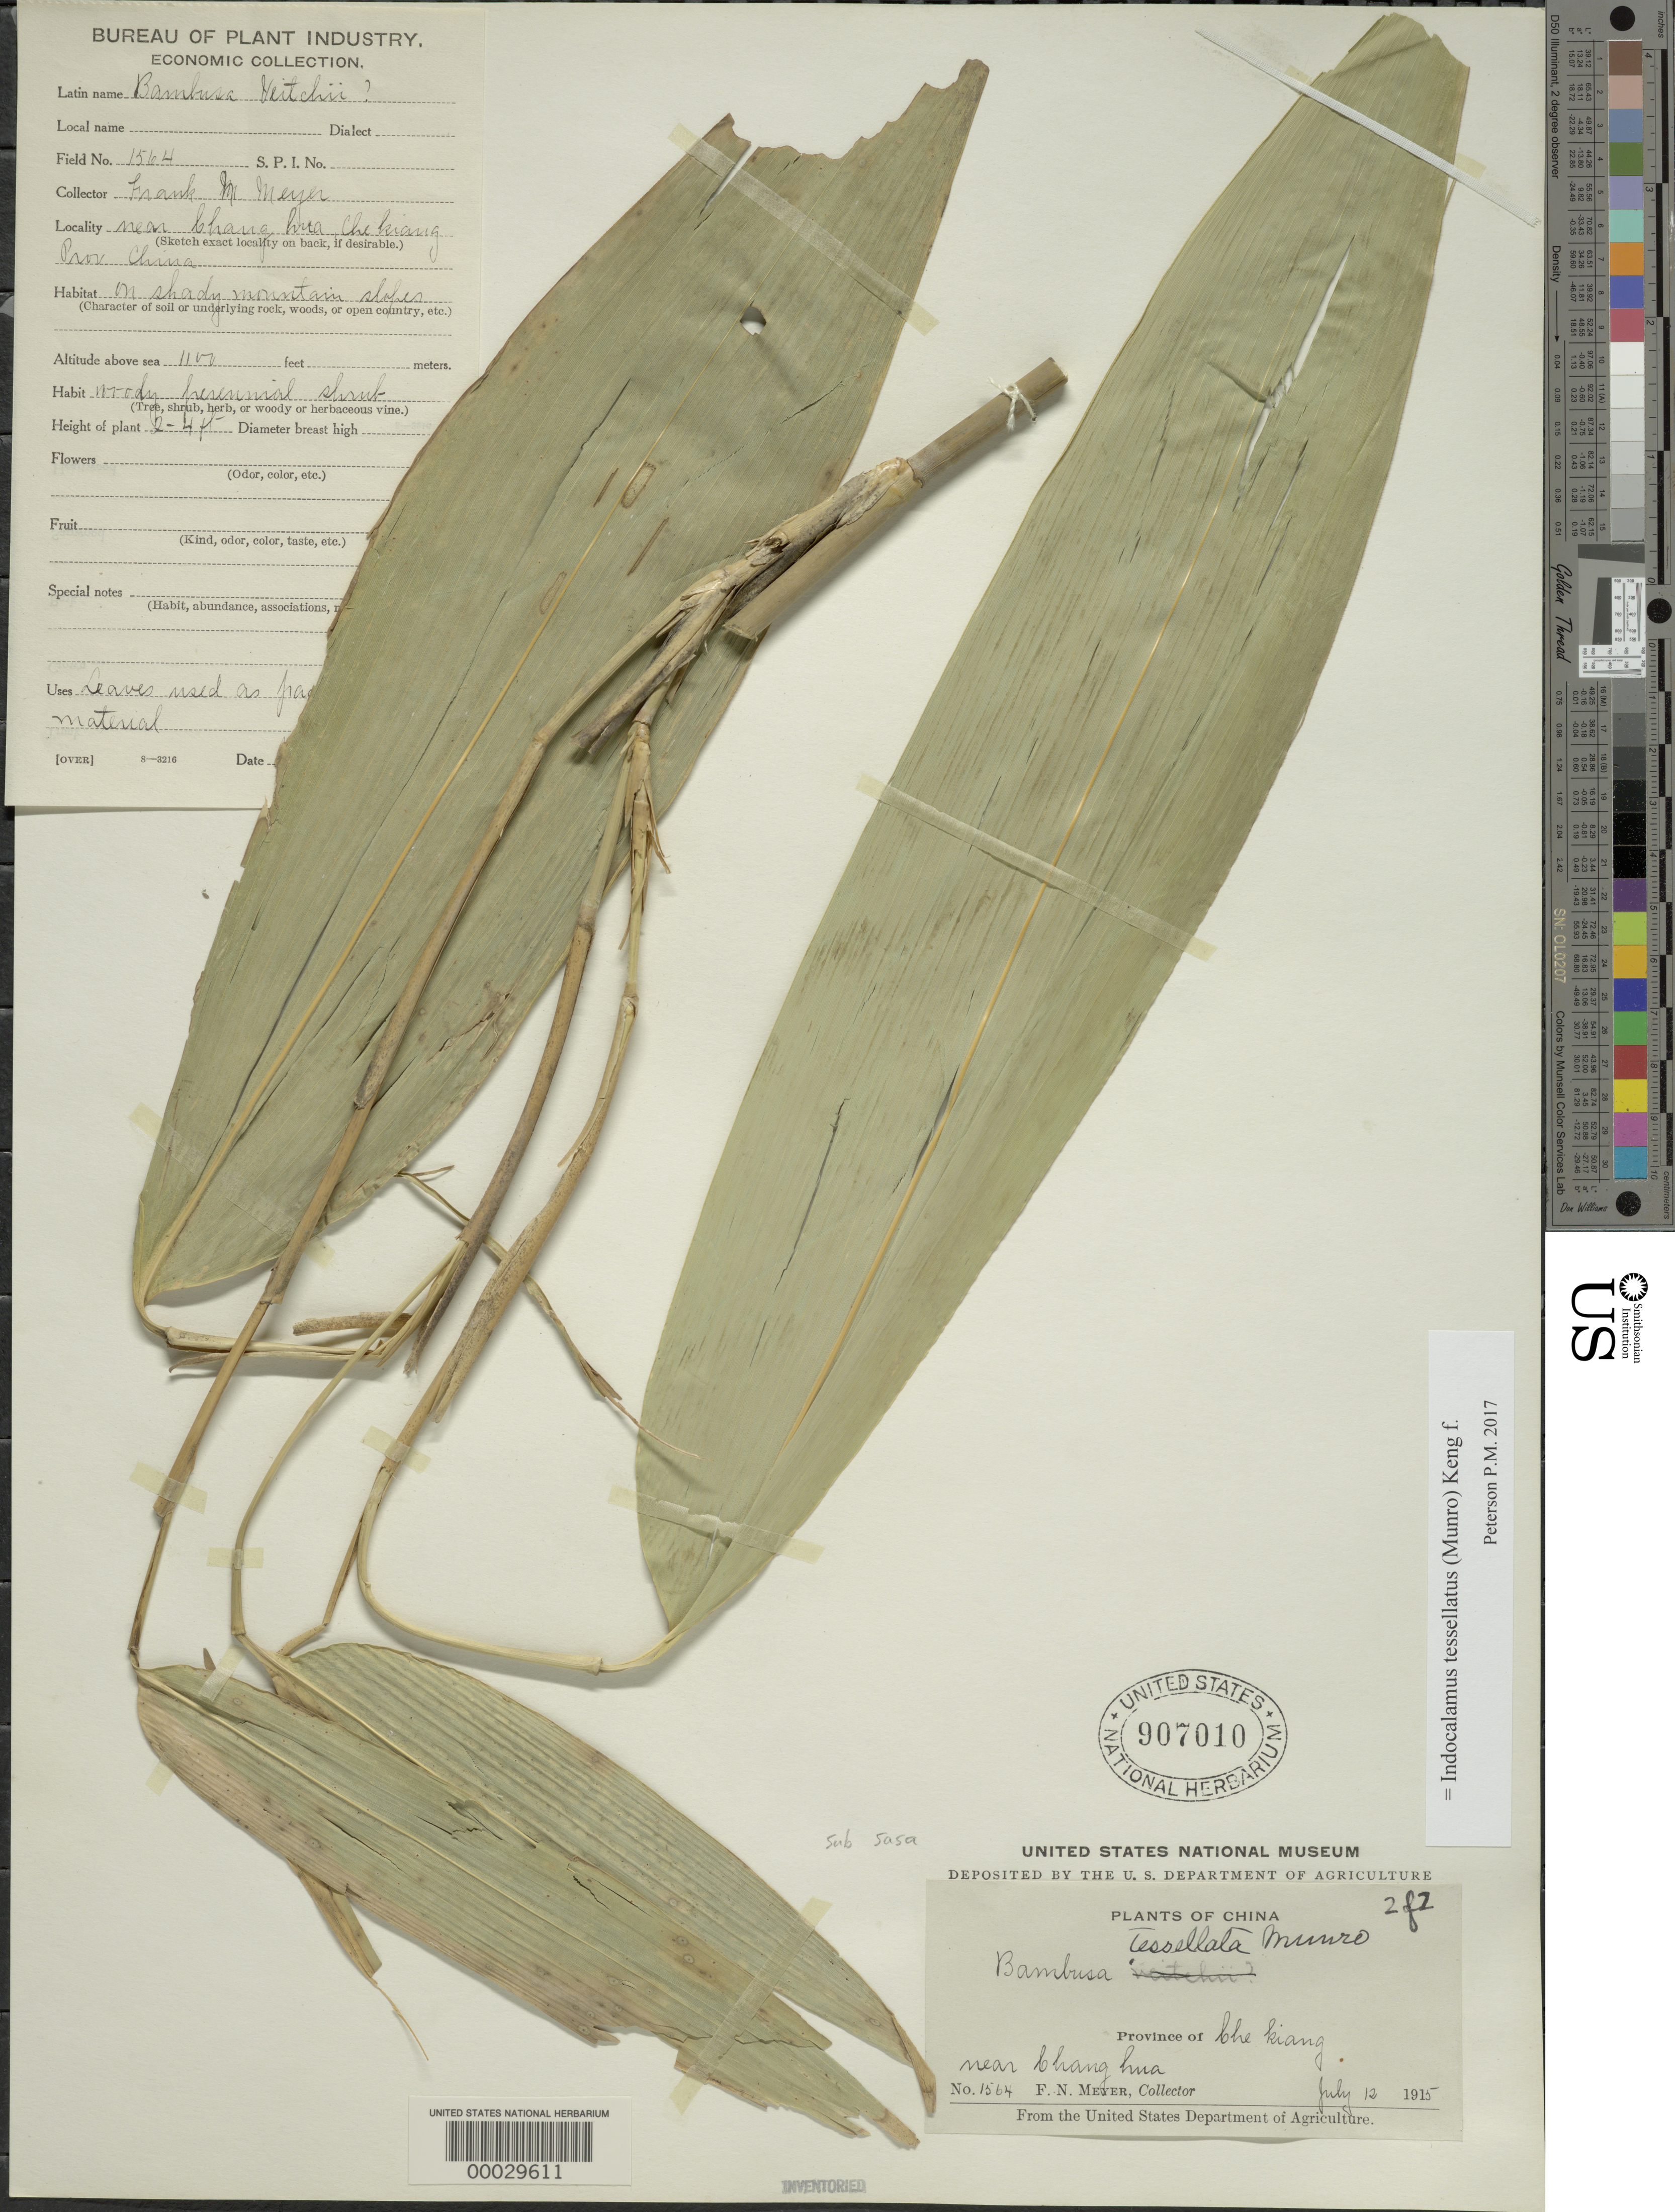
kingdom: Plantae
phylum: Tracheophyta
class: Liliopsida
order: Poales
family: Poaceae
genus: Indocalamus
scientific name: Indocalamus tessellatus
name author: (Munro) Keng f.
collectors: F. N. Meyer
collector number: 1564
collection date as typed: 12 Jul 1915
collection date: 1915-07-12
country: China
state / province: Zhejiang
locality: Chang hua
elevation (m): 336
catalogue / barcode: US 907010